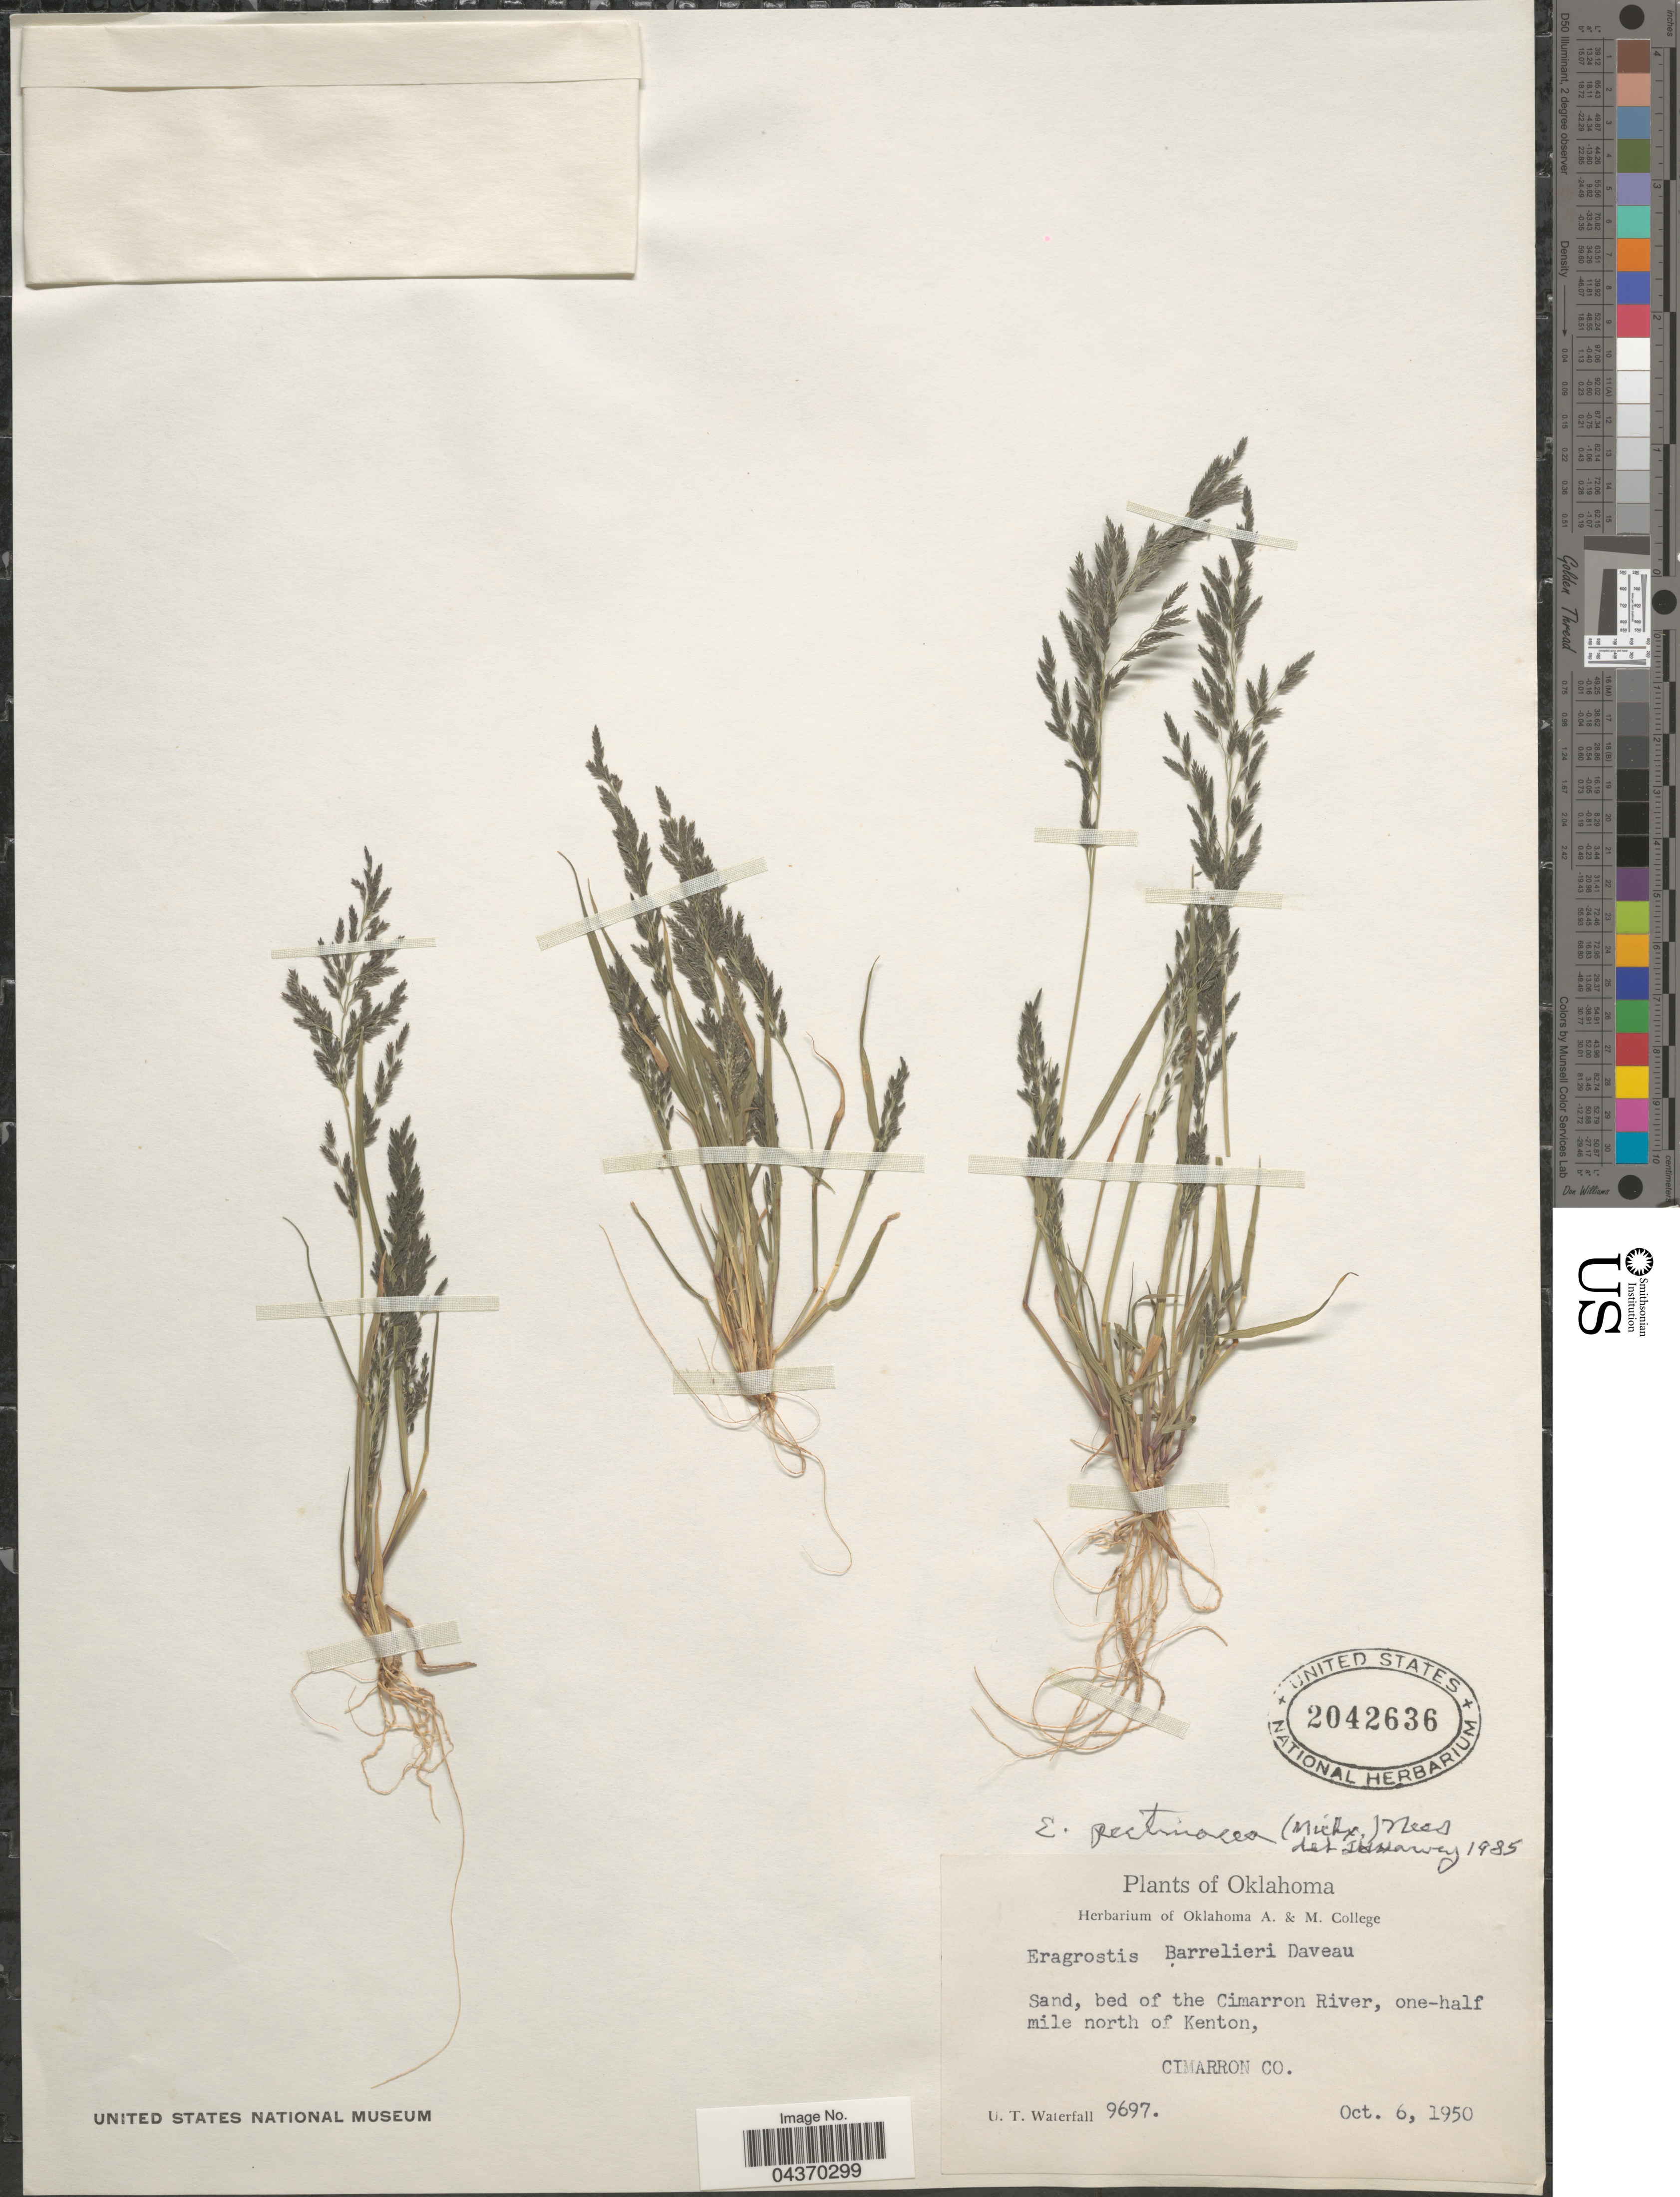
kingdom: Plantae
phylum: Tracheophyta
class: Liliopsida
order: Poales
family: Poaceae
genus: Eragrostis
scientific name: Eragrostis pectinacea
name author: (Michx.) Nees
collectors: U. T. Waterfall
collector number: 9697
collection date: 1950-10-06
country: United States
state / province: Oklahoma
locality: Sand, bed of the Cimarron River, one-half mile north of Kenton, Cimarron Co.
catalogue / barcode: US 2042636